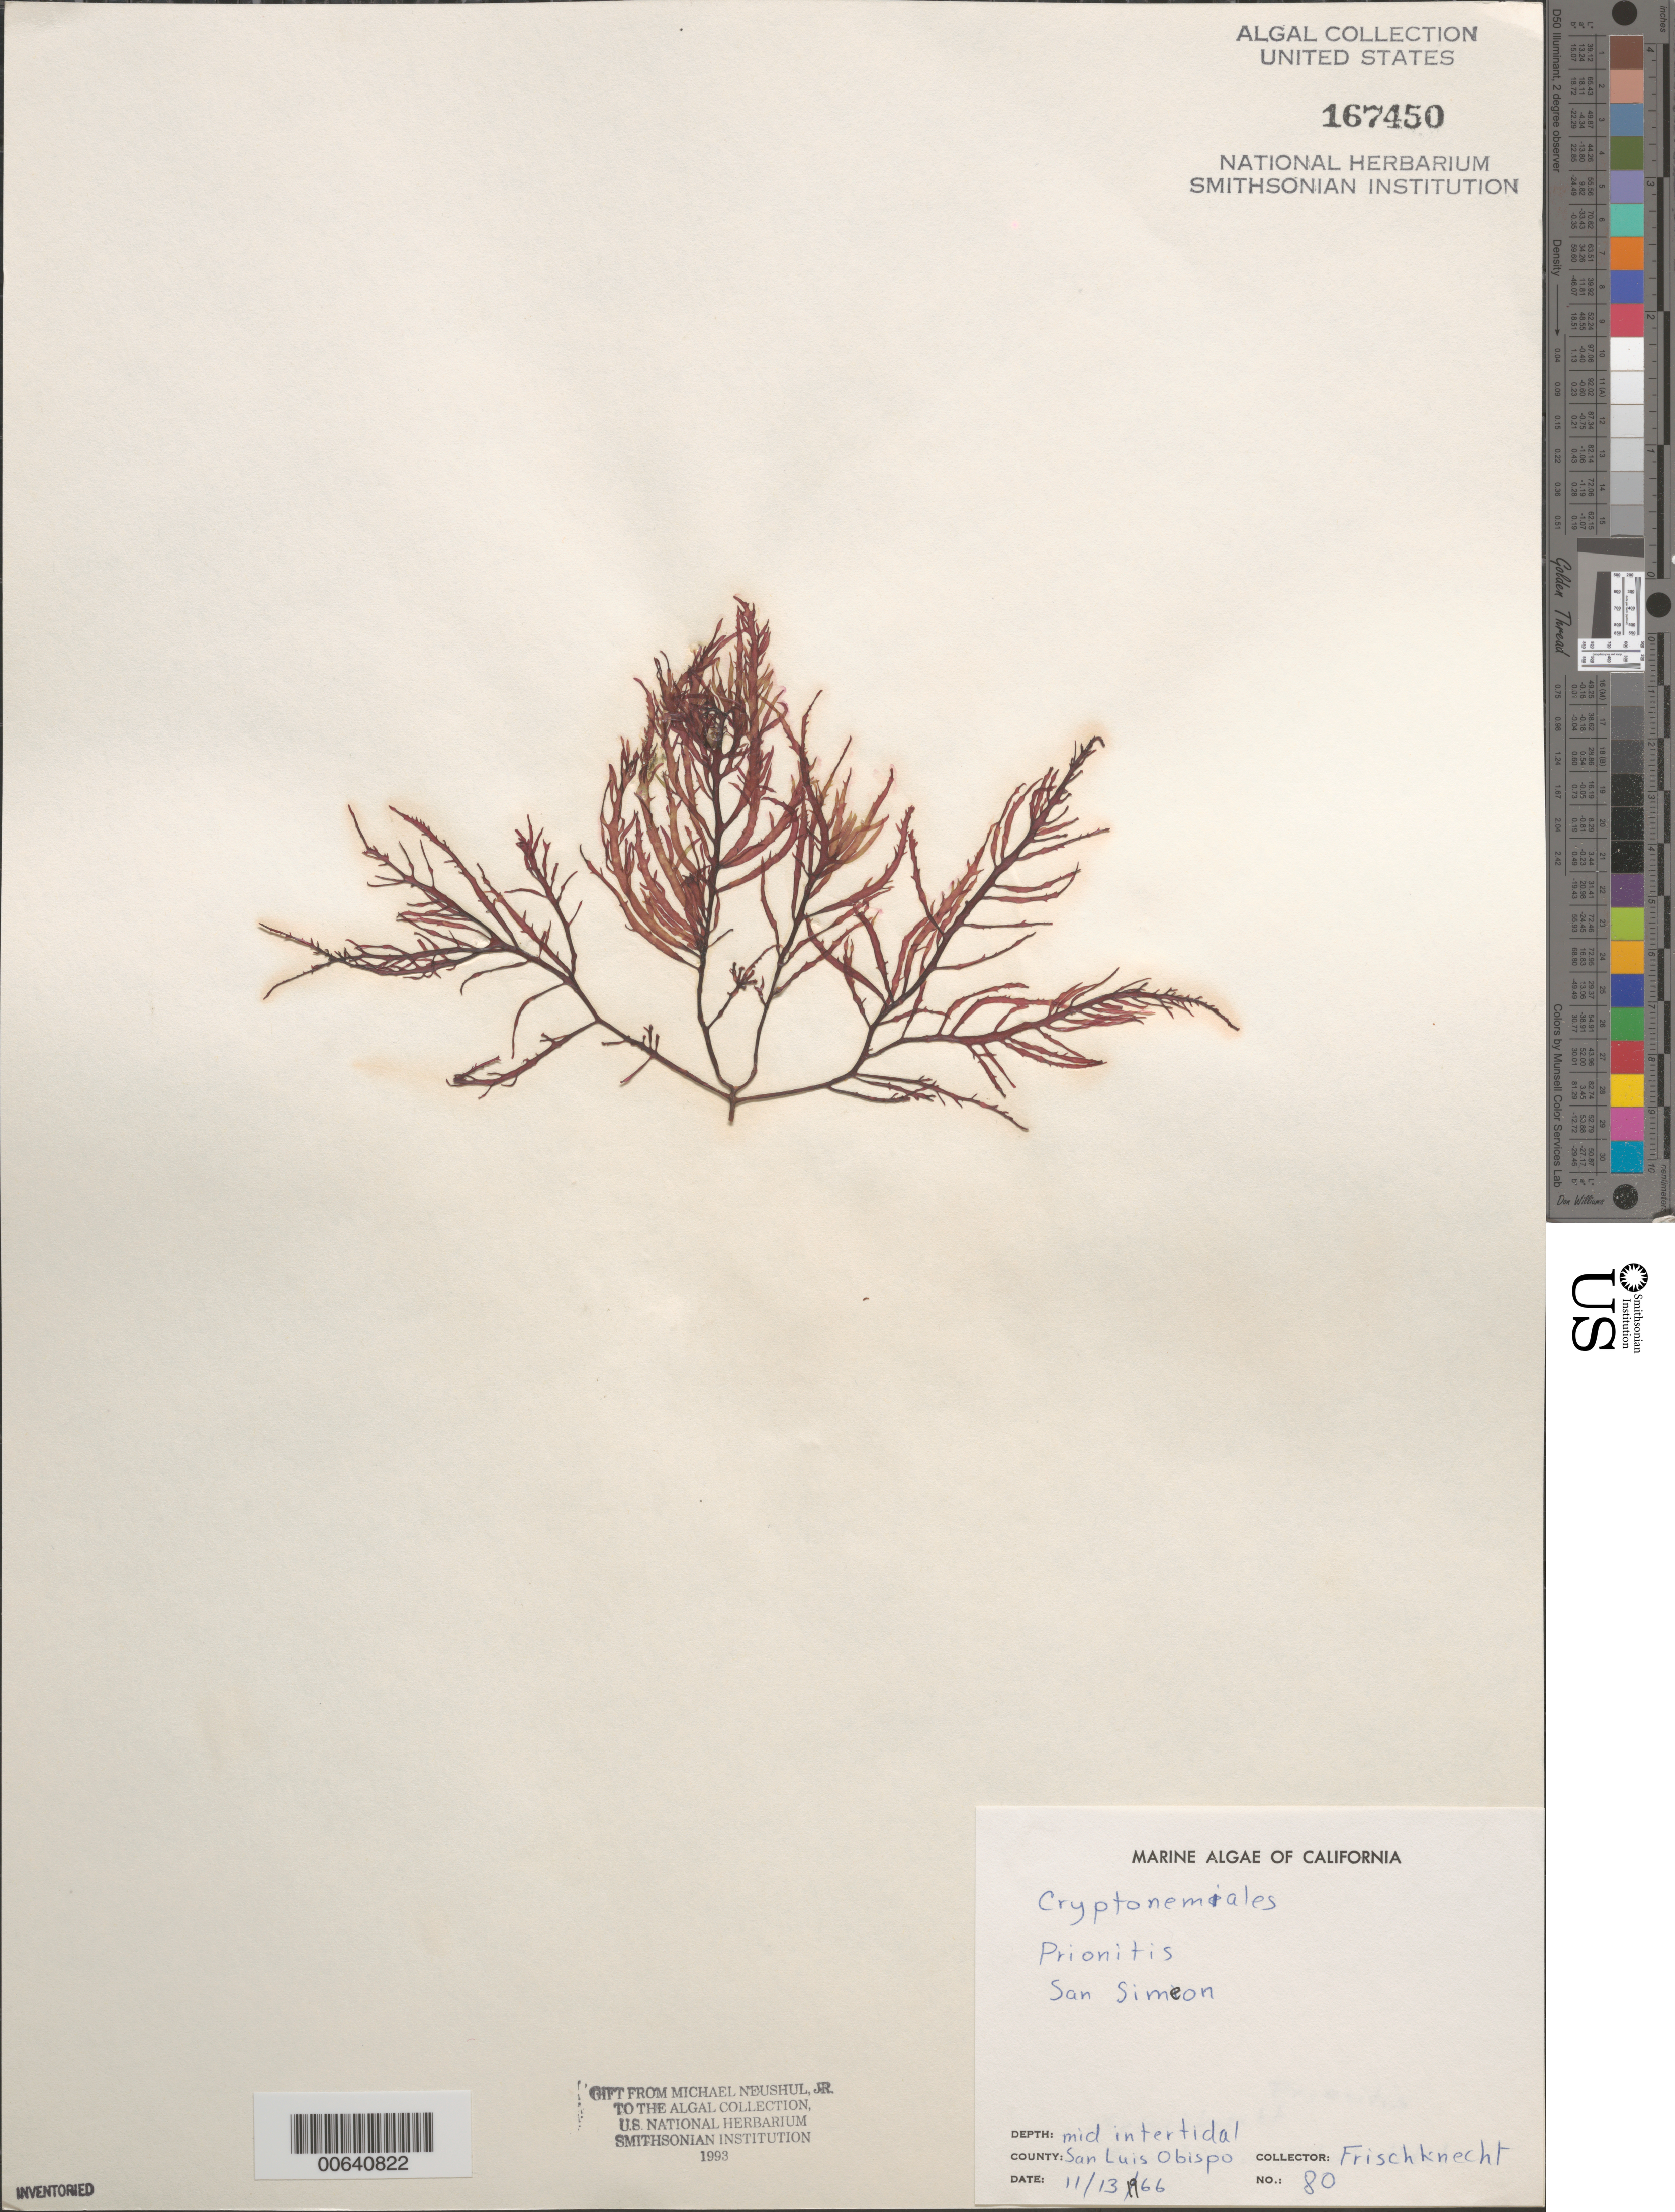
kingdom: Plantae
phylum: Rhodophyta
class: Florideophyceae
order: Cryptonemiales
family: Cryptonemiaceae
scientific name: Prionitis sp.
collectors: -. Frischknecht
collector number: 80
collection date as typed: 13 Nov 1966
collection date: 1966-11-13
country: United States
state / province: California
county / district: San Luis Obispo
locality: San Simeon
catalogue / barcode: US 167450